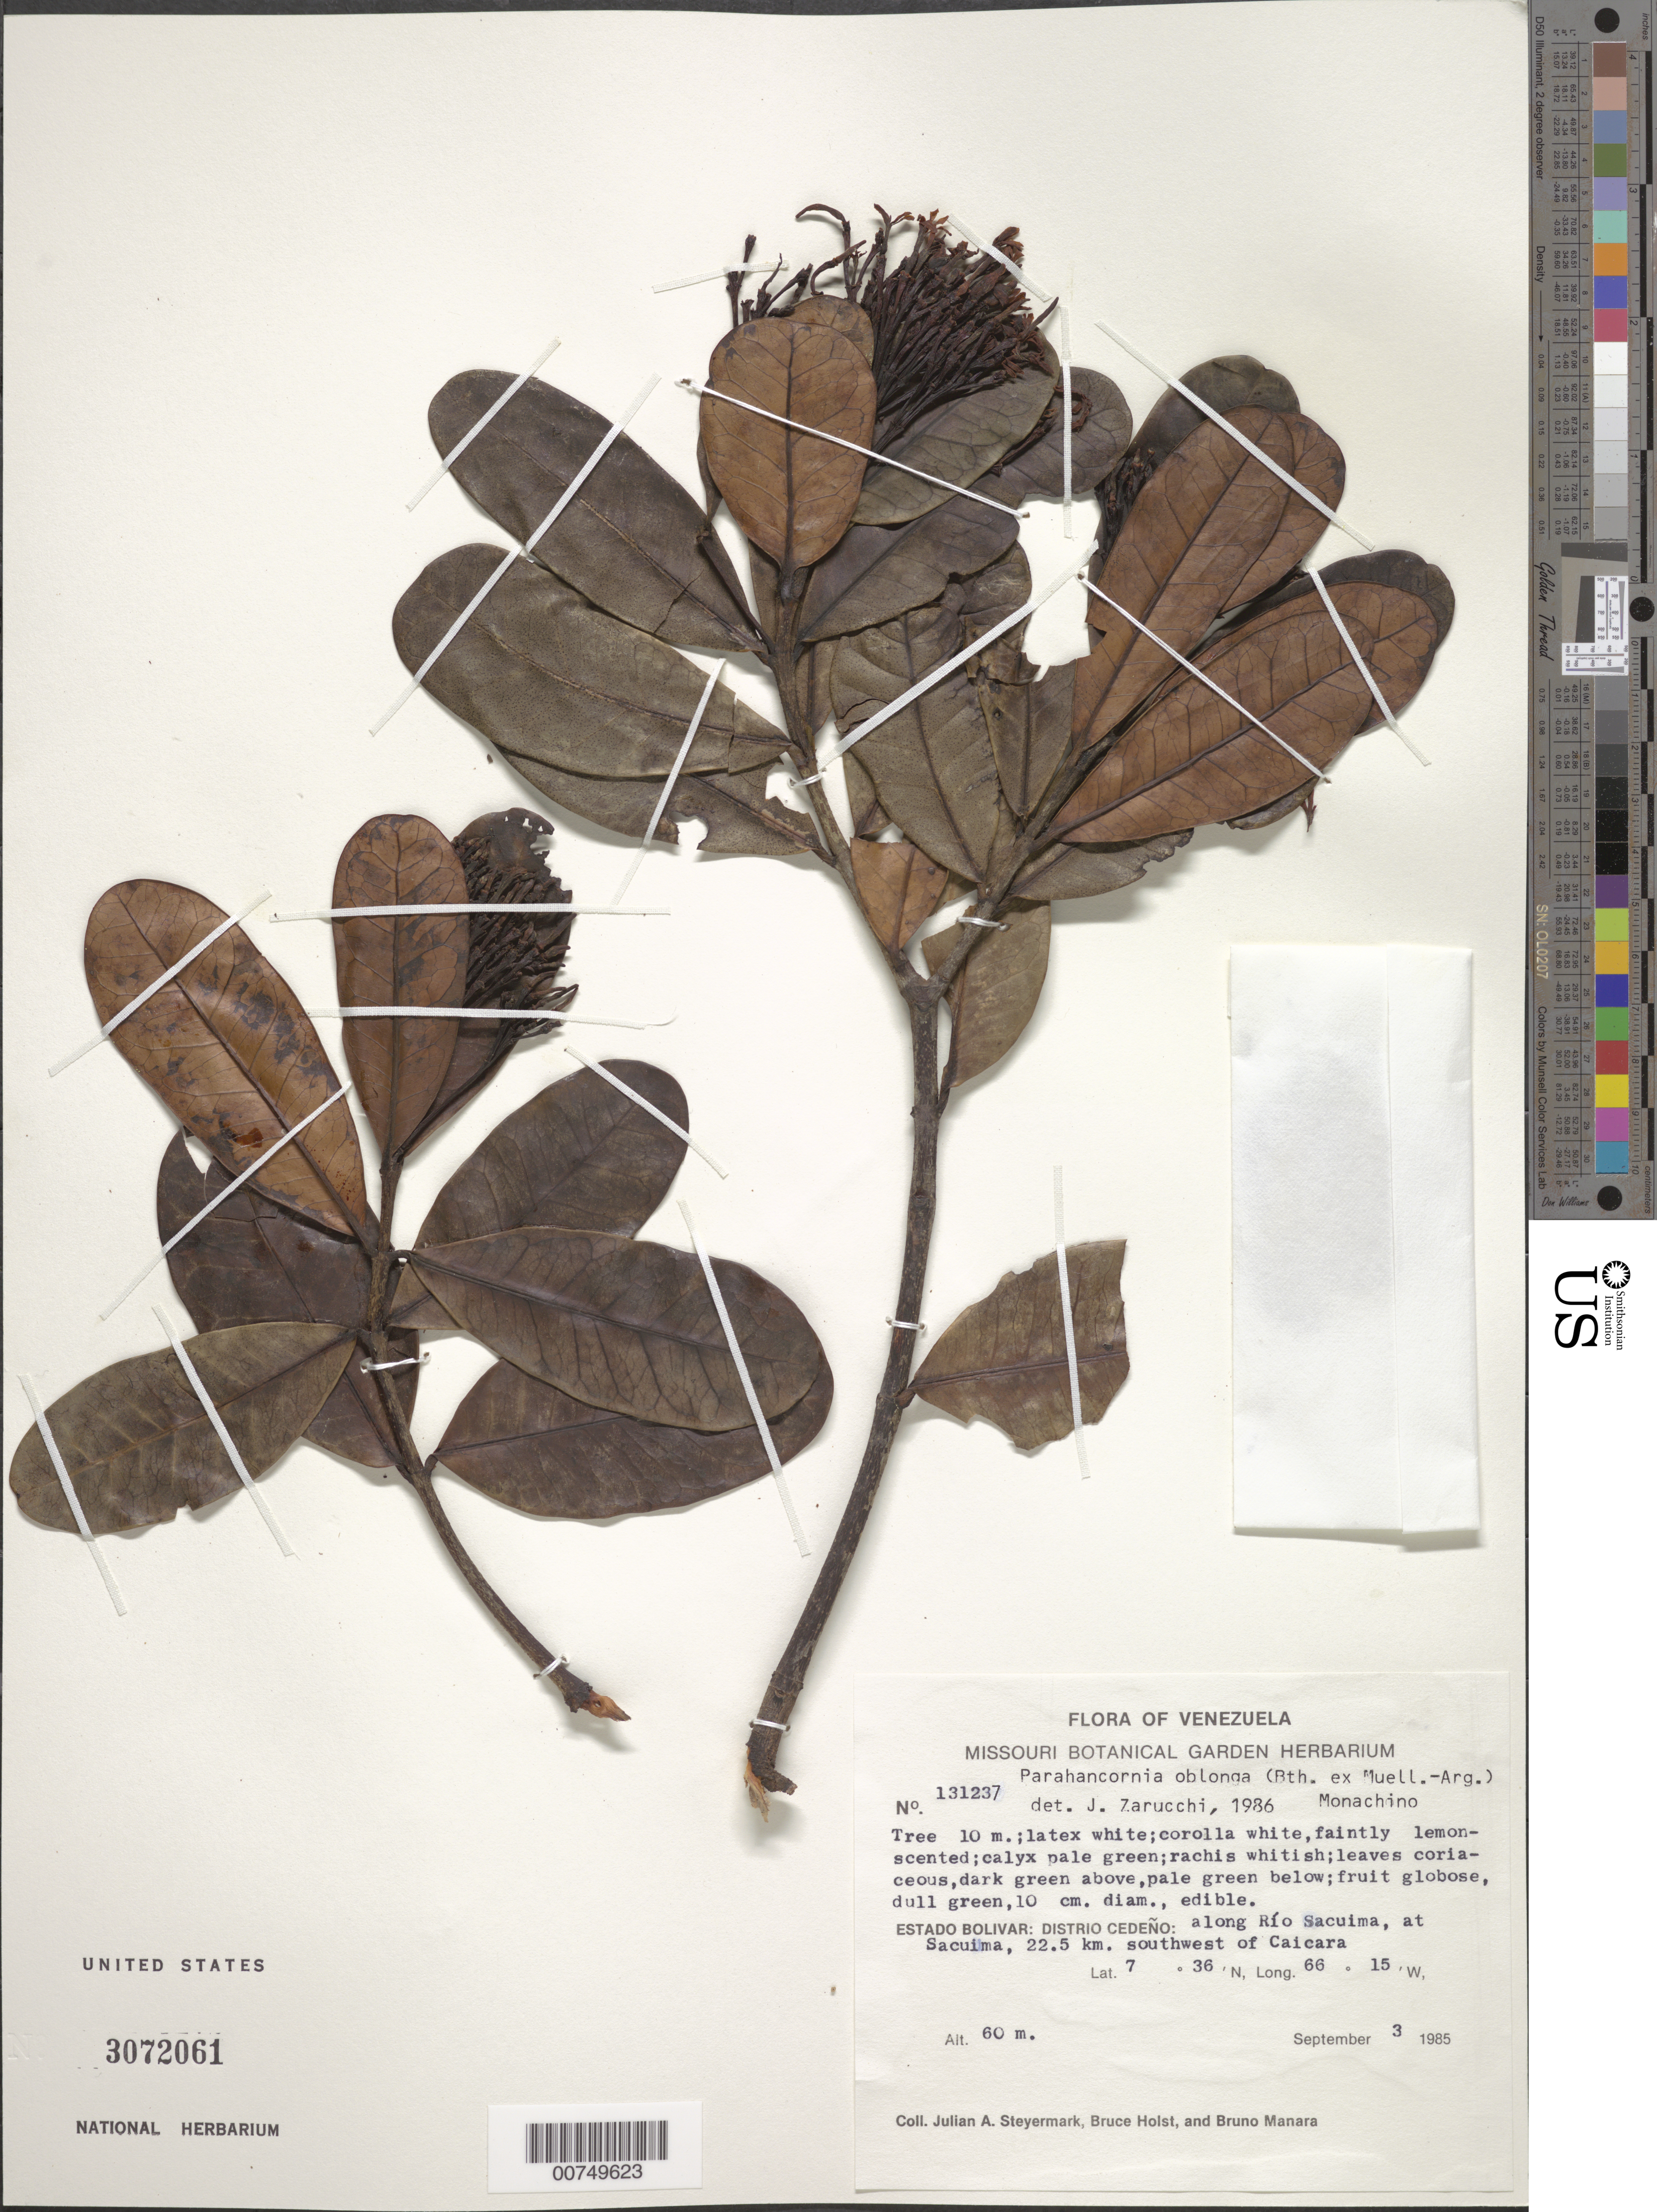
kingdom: Plantae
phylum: Tracheophyta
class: Magnoliopsida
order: Gentianales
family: Apocynaceae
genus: Parahancornia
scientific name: Parahancornia oblonga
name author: (Benth. ex Müll. Arg.) Monach.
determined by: Zarucchi, J. L.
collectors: J. Steyermark, B. Holst & B. Manara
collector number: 131237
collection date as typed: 3-Sep-85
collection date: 1985-09-03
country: Venezuela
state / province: Bolívar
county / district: Cedeño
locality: Sacuima, 22.5 km SW of Caicara del Orinoco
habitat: Along Rio Sacuima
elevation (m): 60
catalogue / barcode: US 3072061